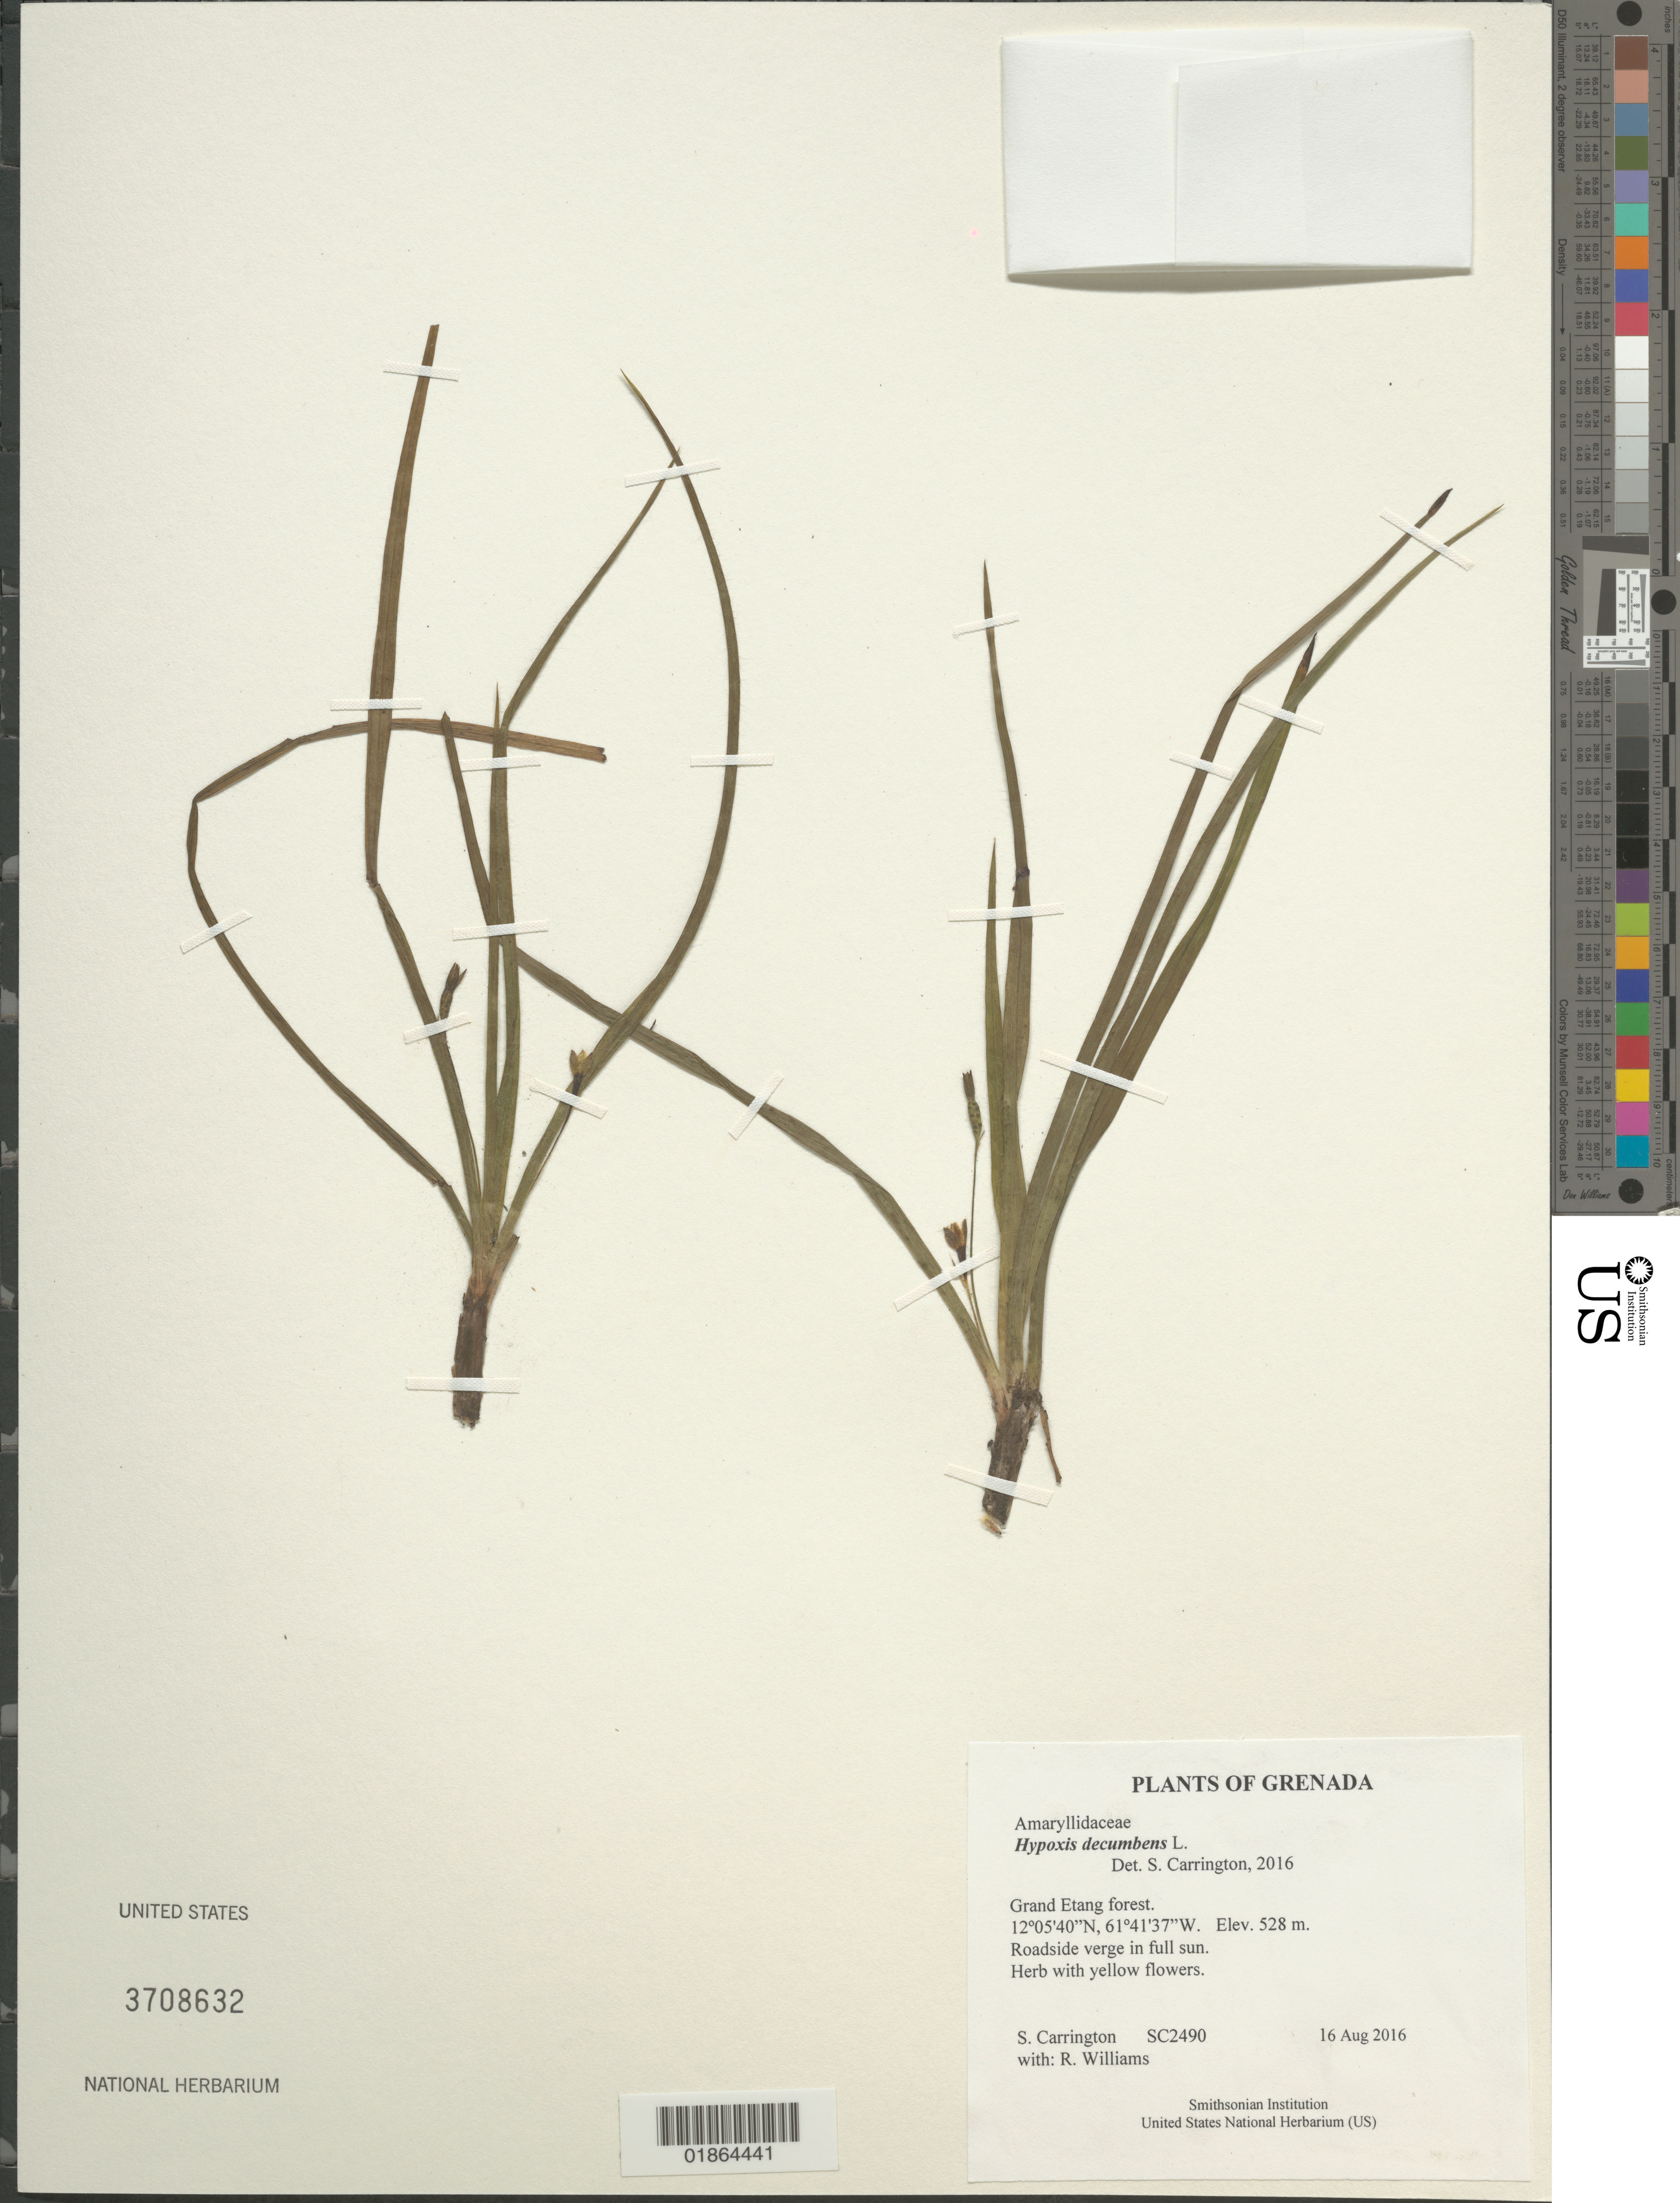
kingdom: Plantae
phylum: Tracheophyta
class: Liliopsida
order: Asparagales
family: Hypoxidaceae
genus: Hypoxis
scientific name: Hypoxis decumbens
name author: L.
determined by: Carrington, C. M. S.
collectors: C. M. S. Carrington & R. Williams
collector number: SC2490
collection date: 2016-08-16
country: Grenada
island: Grenada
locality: Grand Etang forest.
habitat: Roadside verge in full sun.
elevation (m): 528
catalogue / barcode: US 3708632